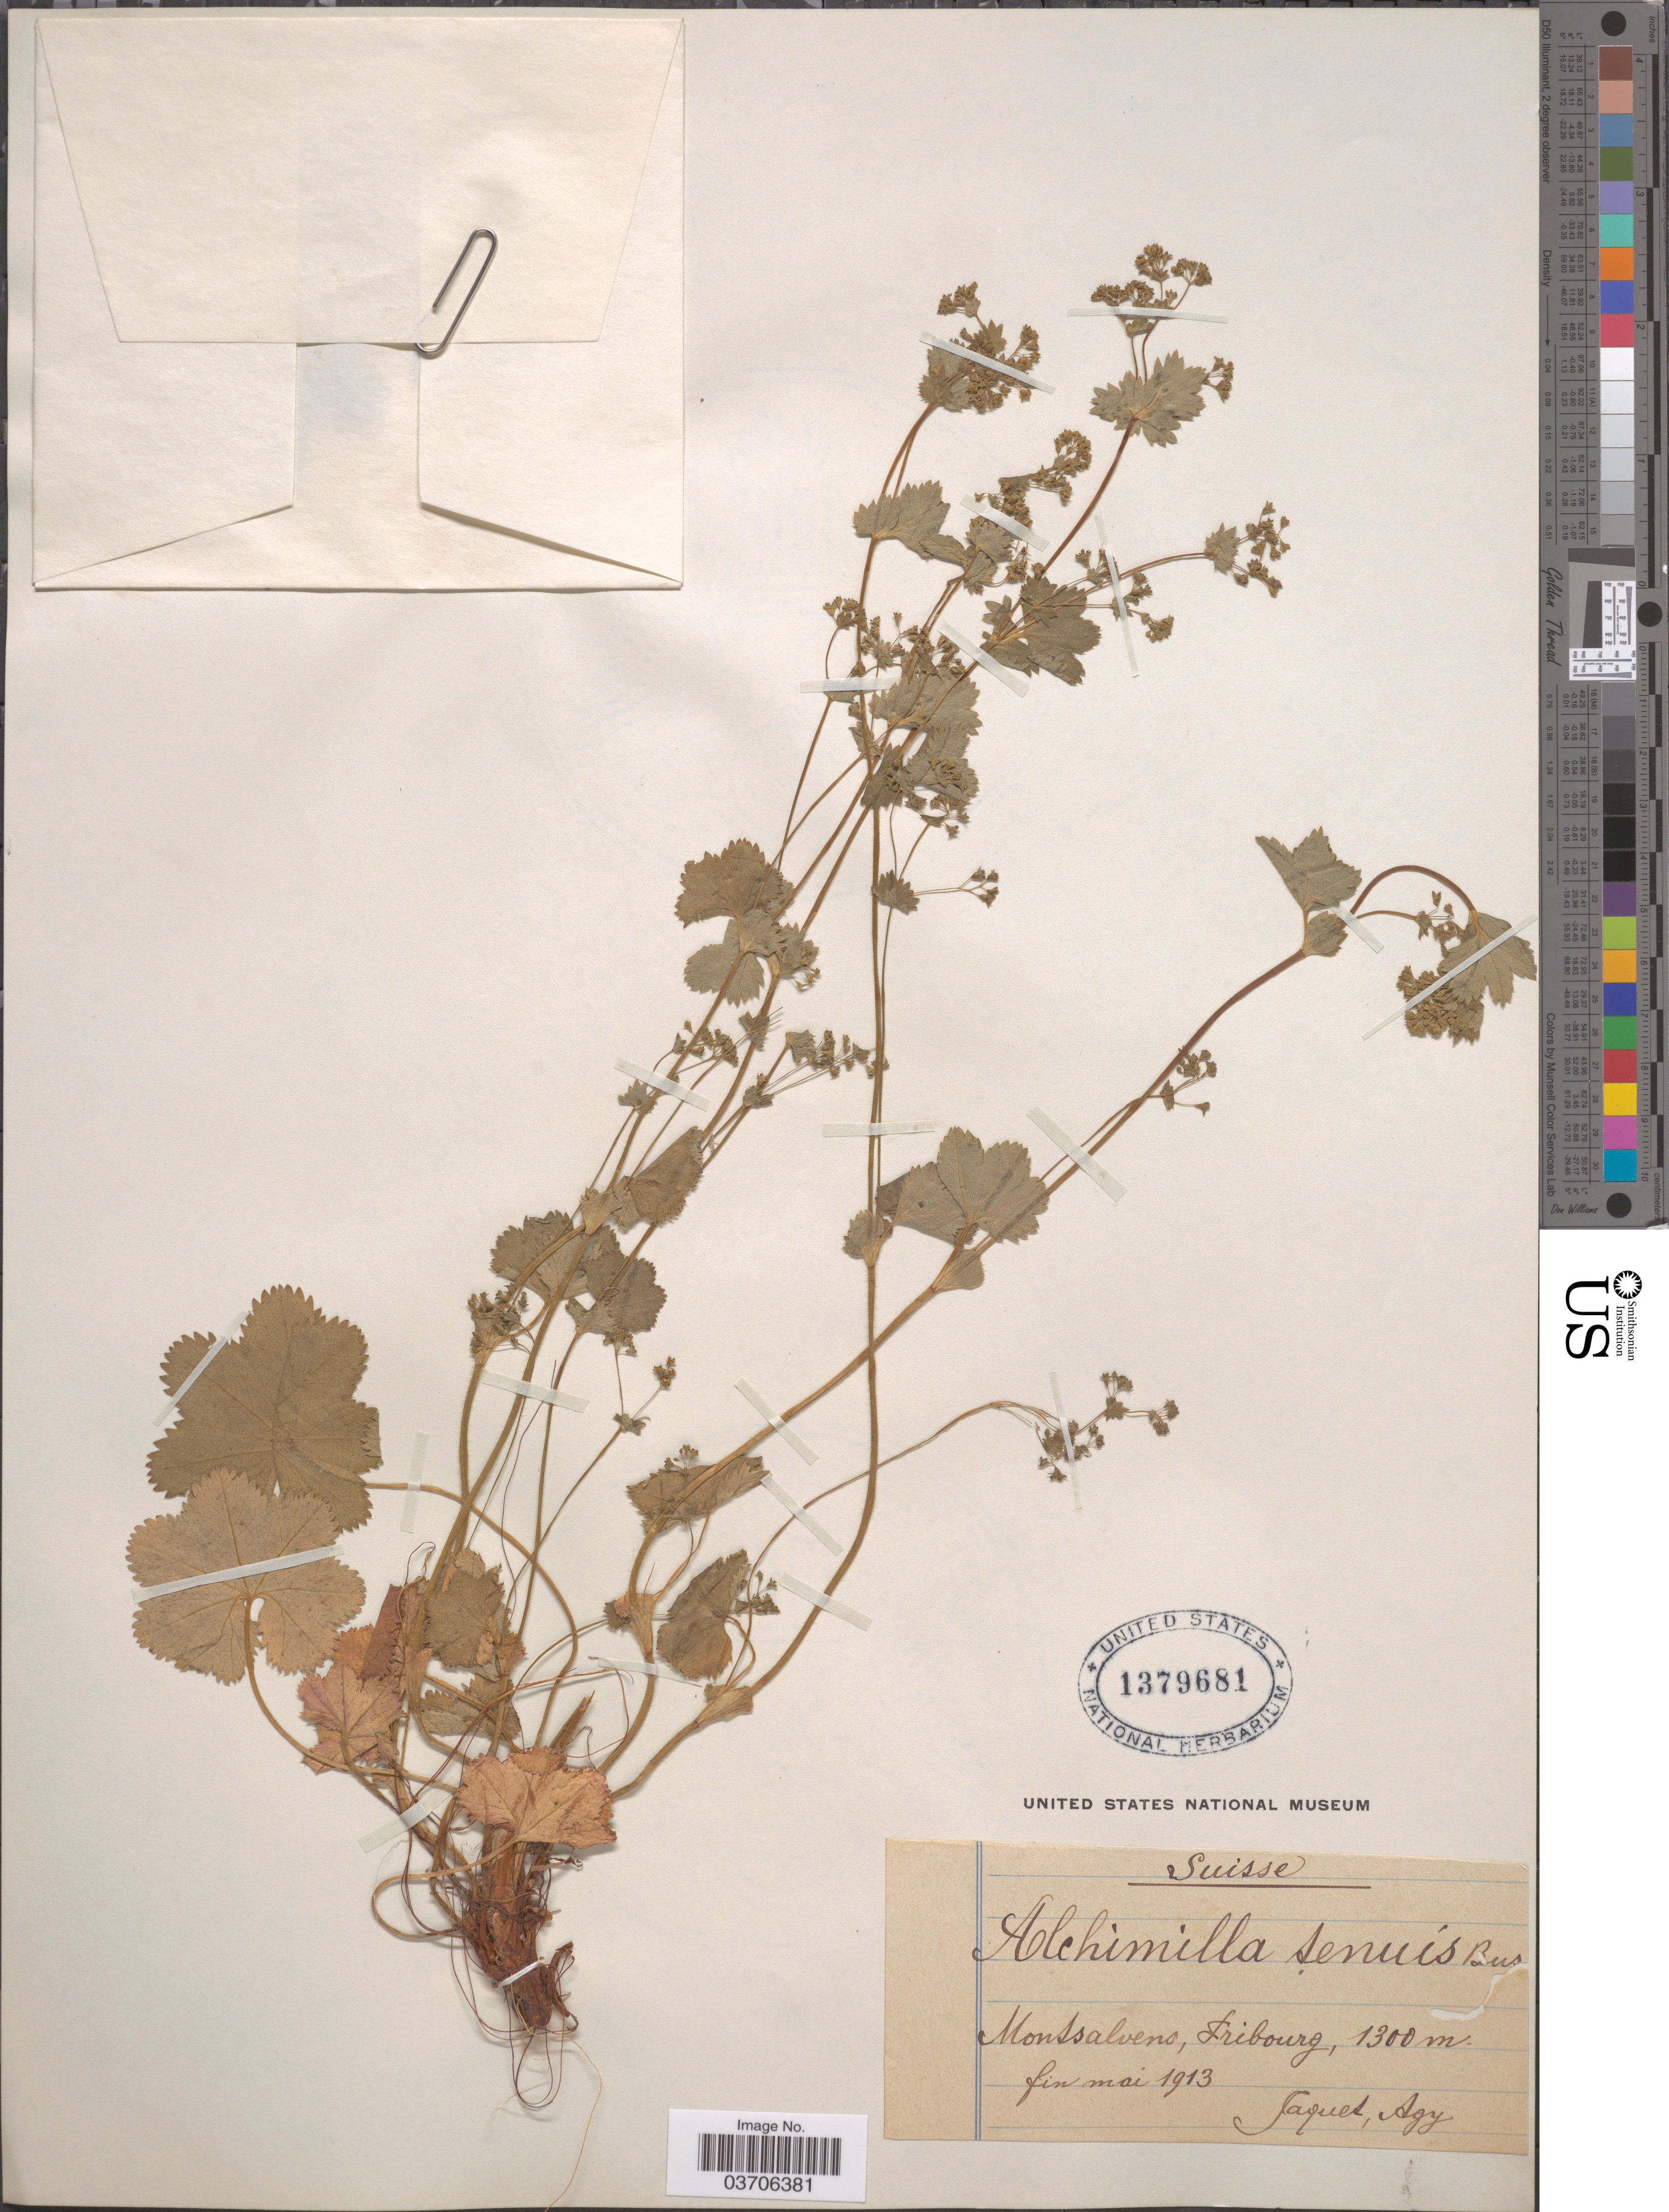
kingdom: Plantae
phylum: Tracheophyta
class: Magnoliopsida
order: Rosales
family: Rosaceae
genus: Alchemilla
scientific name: Alchemilla tenuis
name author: Buser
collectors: -. Jaquet & Agy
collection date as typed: fin mai 1913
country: Switzerland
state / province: Fribourg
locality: Suisse. Montsalvens.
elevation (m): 1300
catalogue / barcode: US 1379681